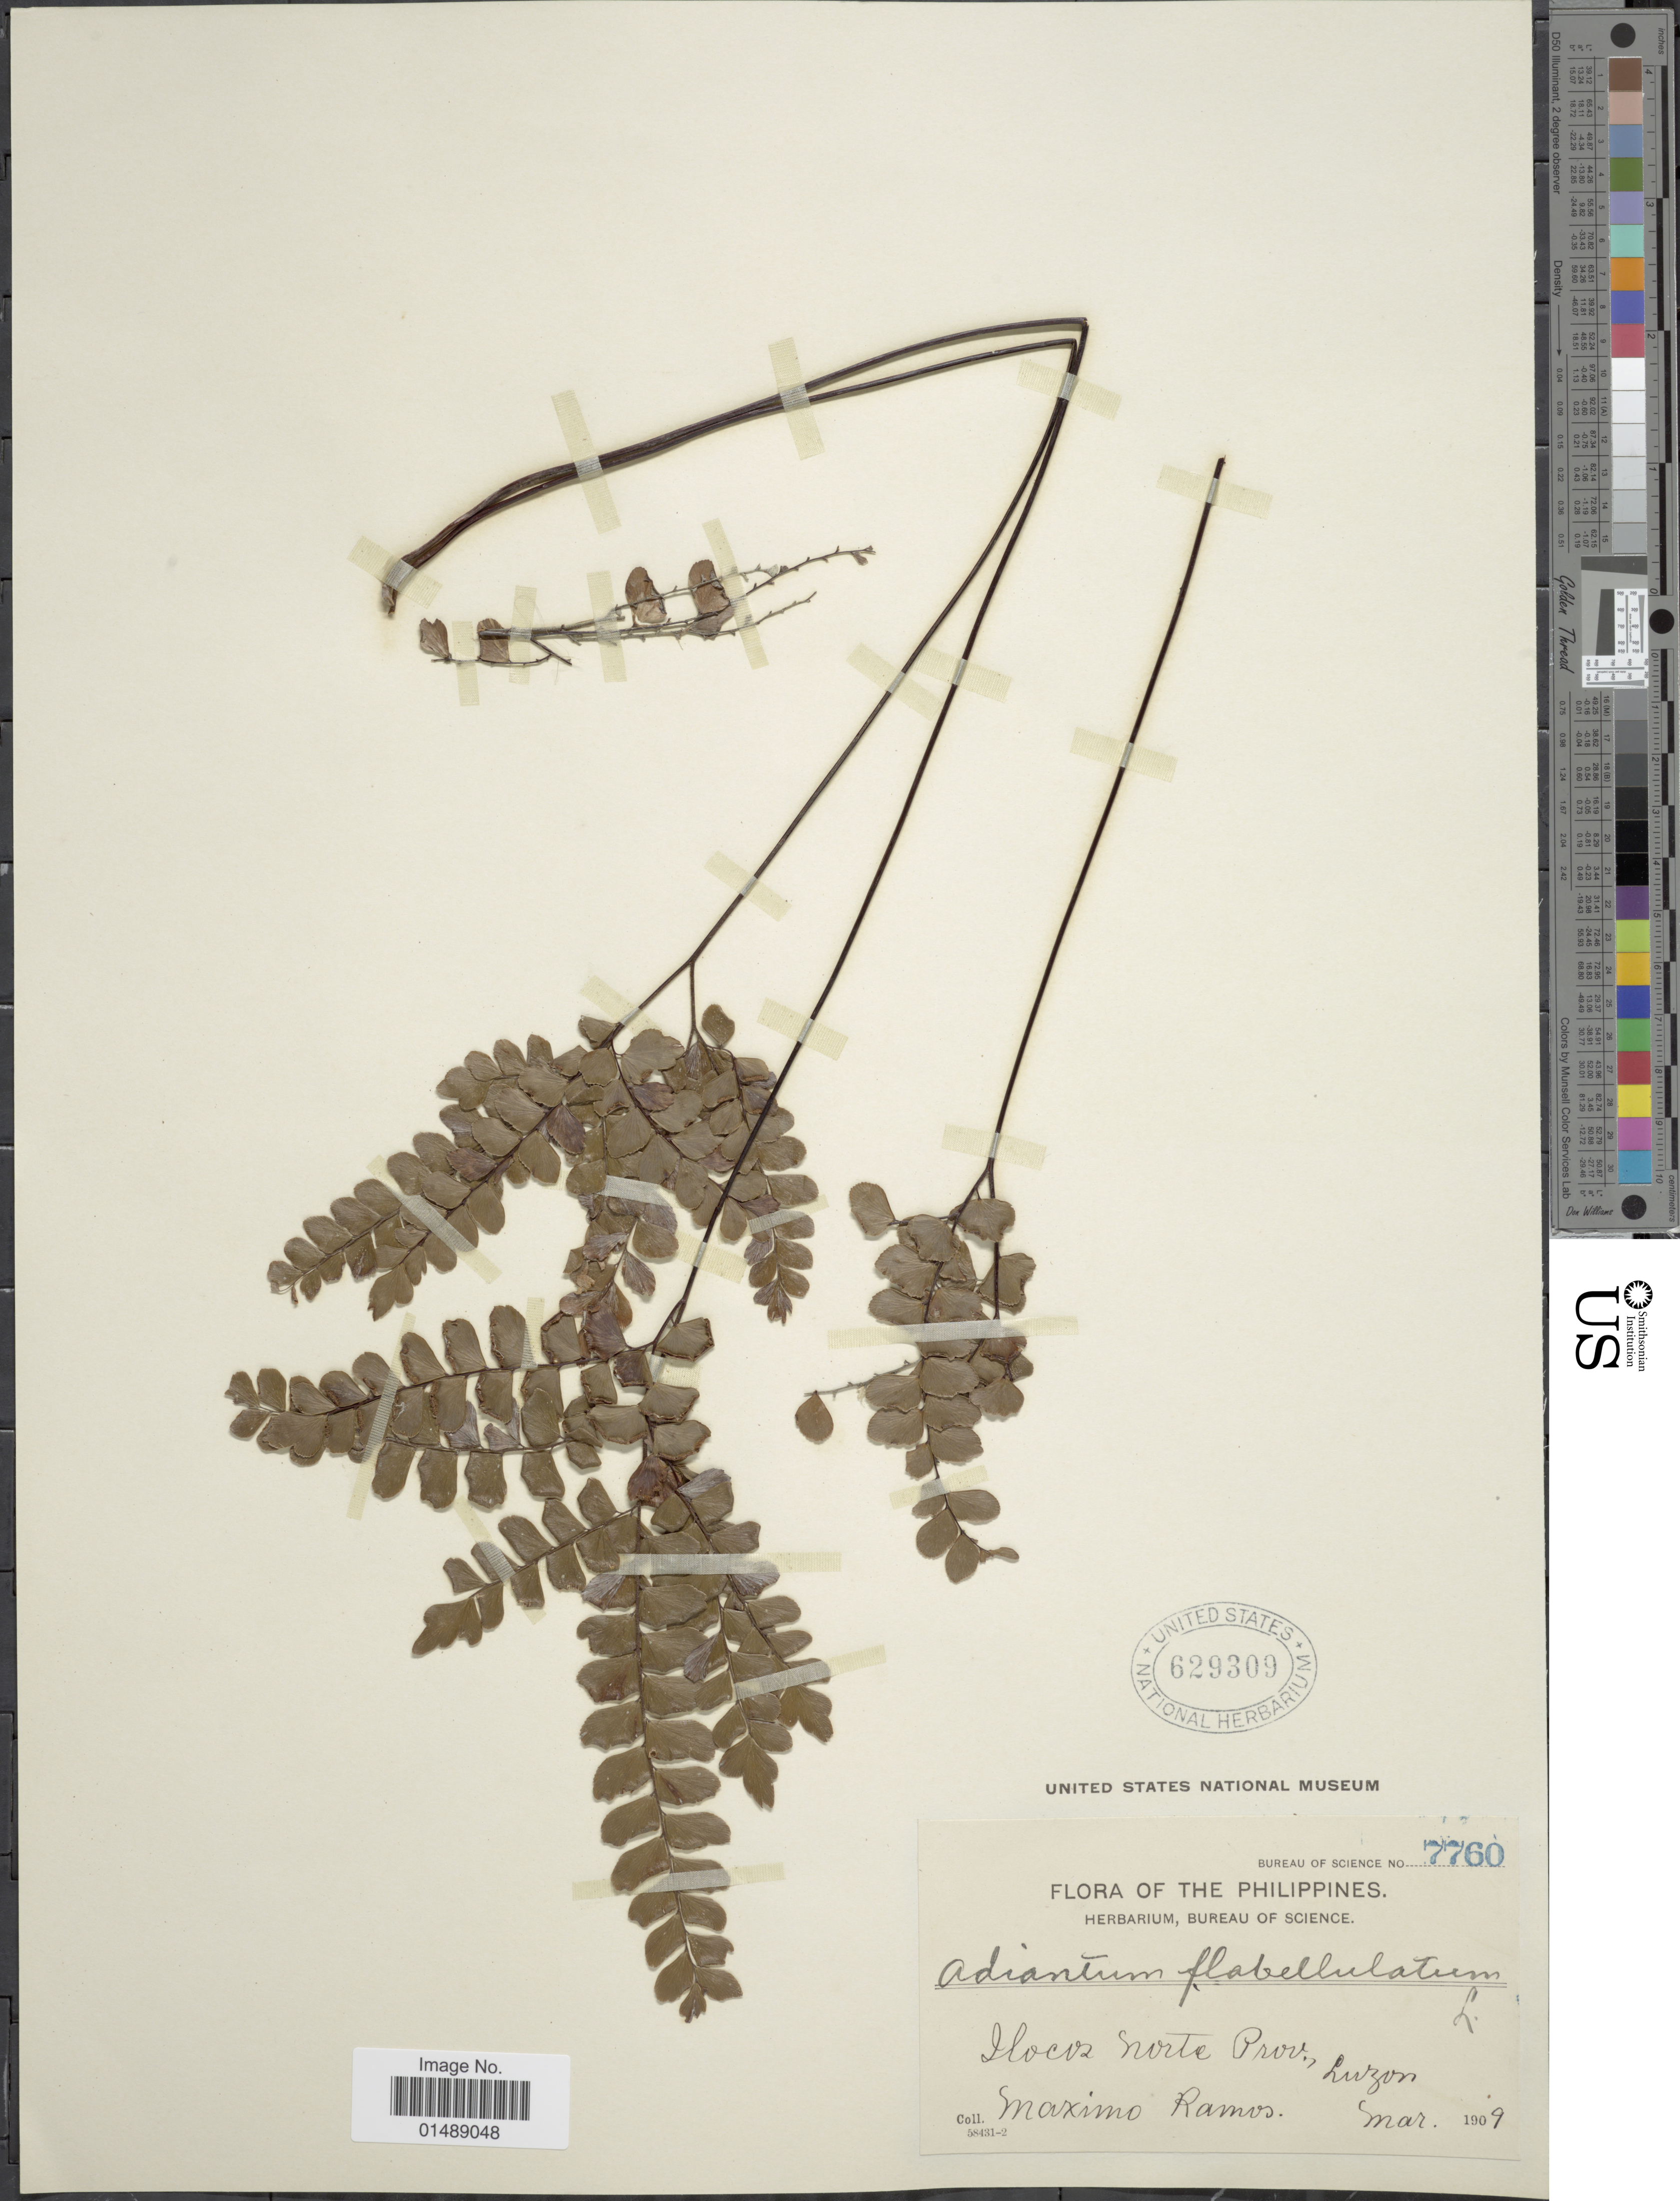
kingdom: Plantae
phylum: Tracheophyta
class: Polypodiopsida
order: Polypodiales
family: Pteridaceae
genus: Adiantum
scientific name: Adiantum flabellulatum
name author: L.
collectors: M. Ramos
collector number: Bureau of Science 7760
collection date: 1909-03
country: Philippines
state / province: Ilocos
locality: Ilocuz Norte Prov, Luzon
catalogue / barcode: US 629309